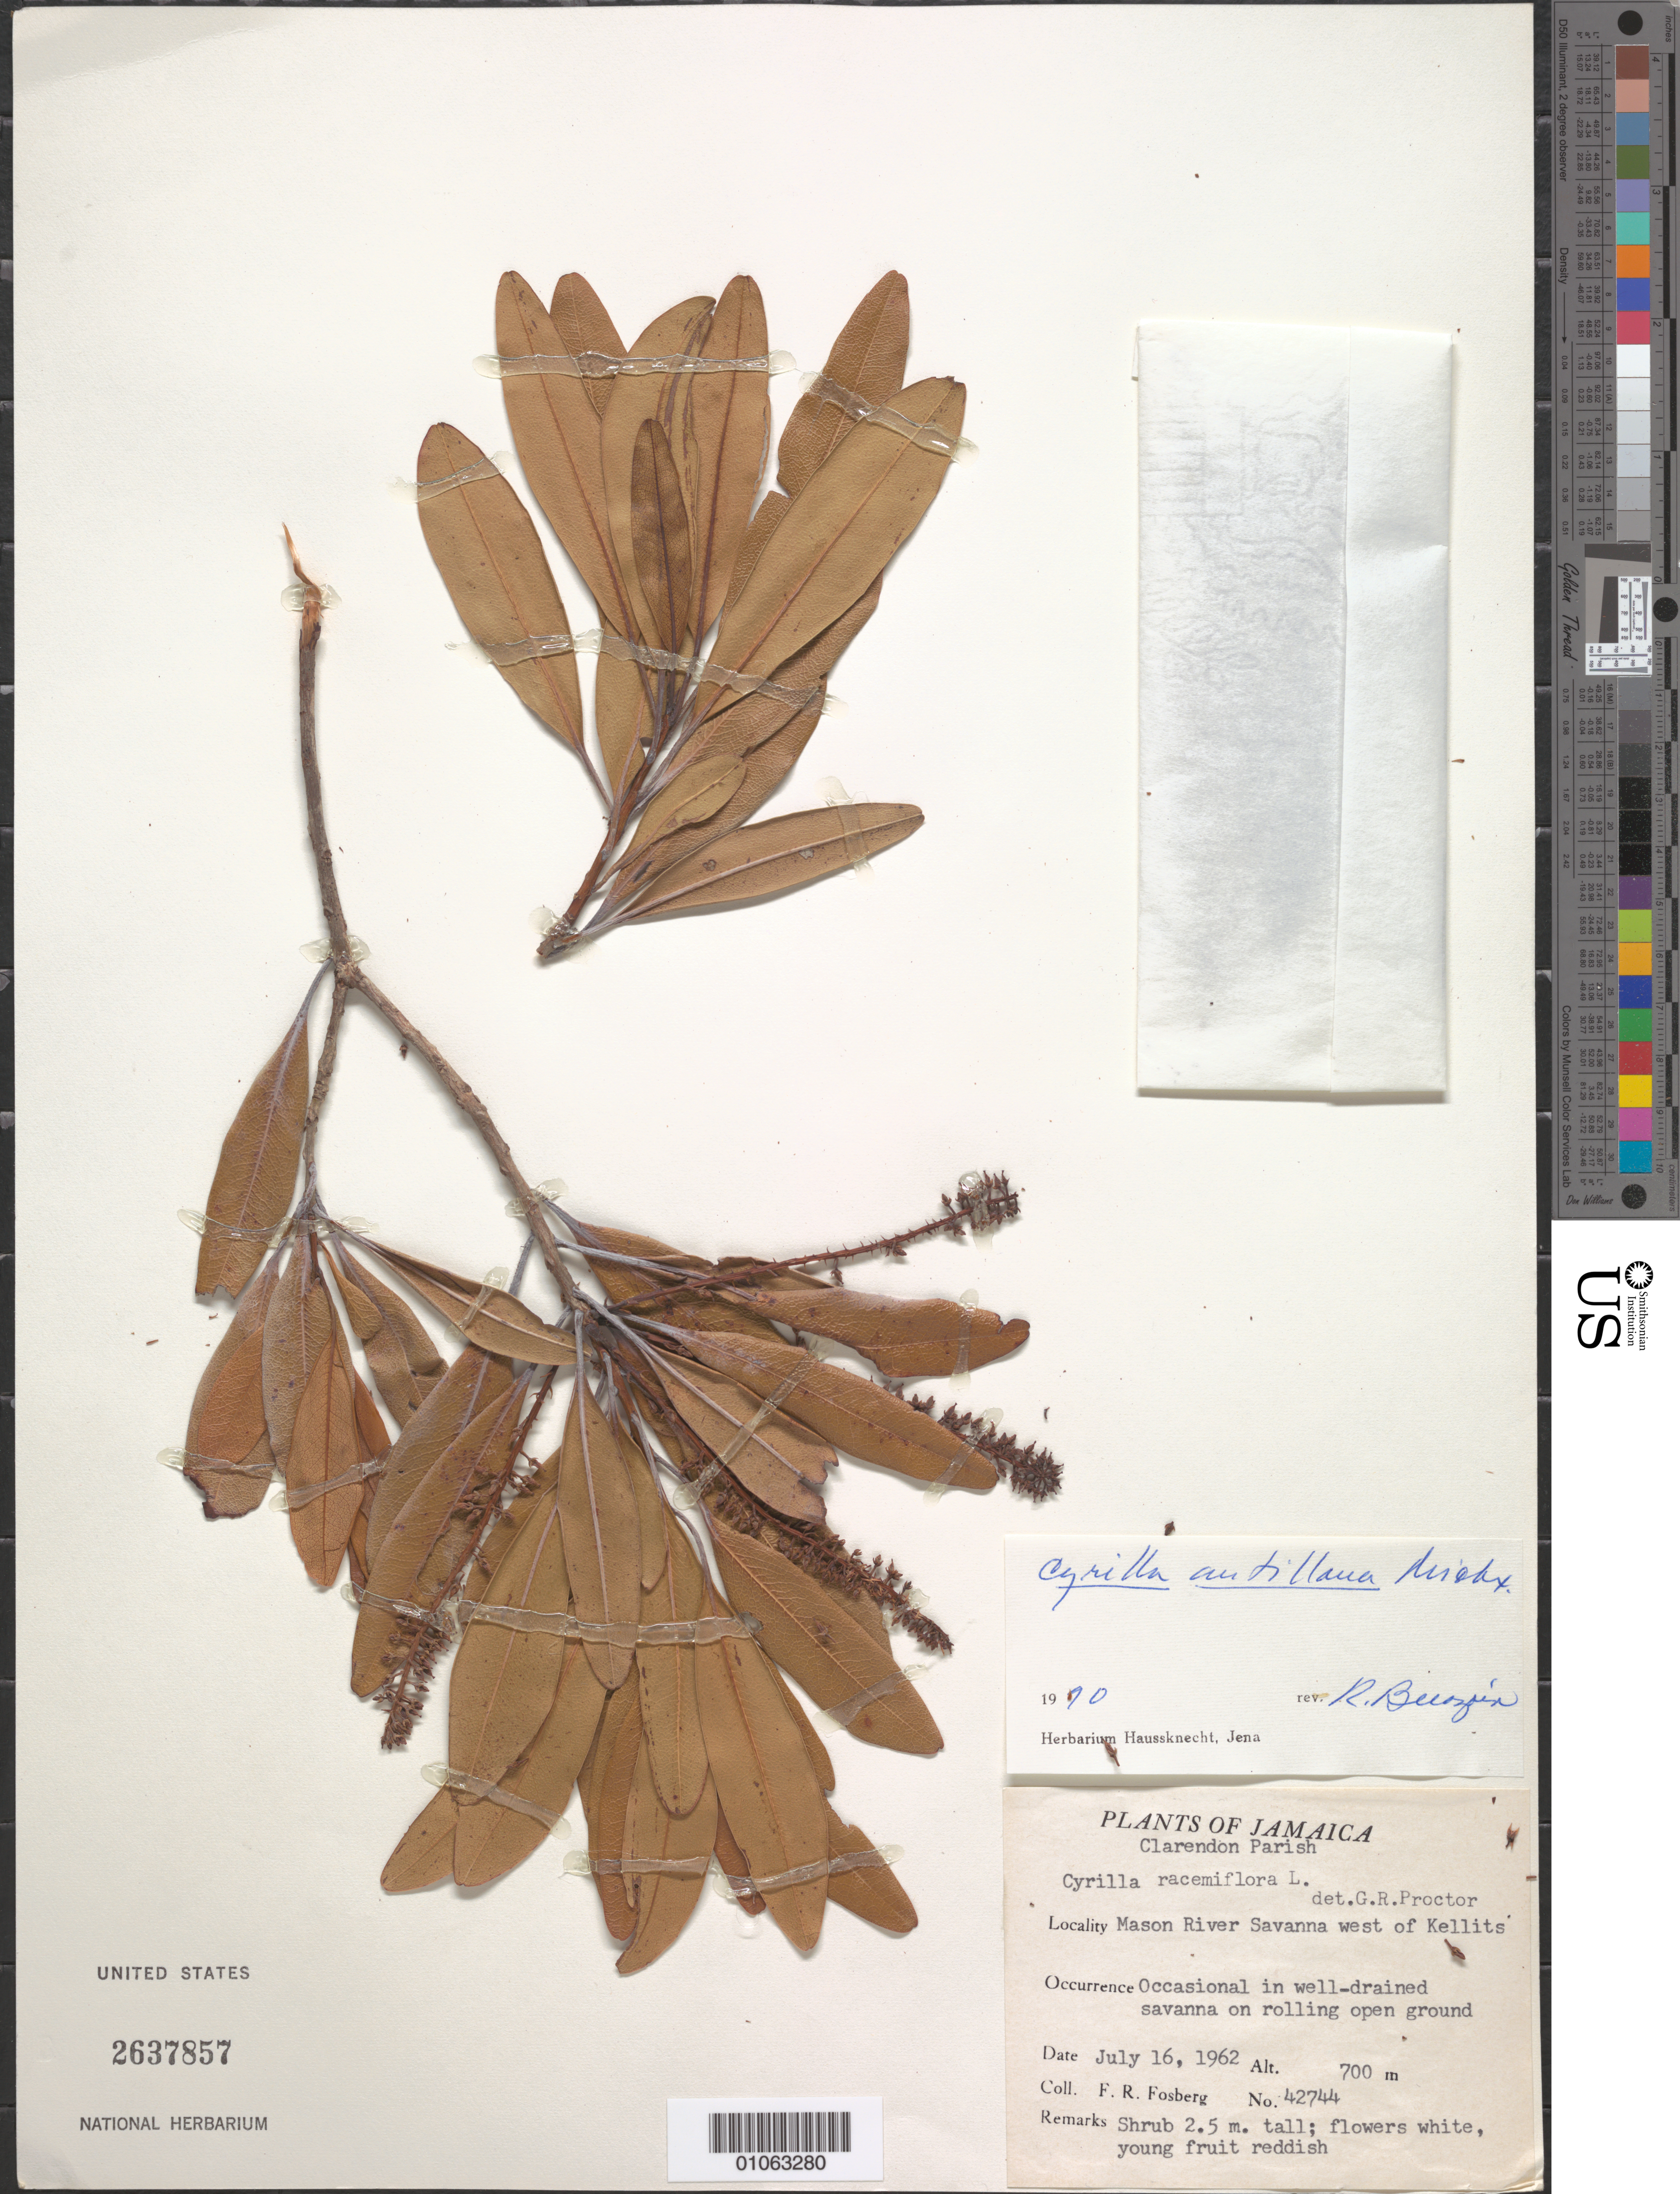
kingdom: Plantae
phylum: Tracheophyta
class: Magnoliopsida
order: Ericales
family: Cyrillaceae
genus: Cyrilla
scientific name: Cyrilla antillana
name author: Michx.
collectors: F. R. Fosberg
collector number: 42744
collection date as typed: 16 Jul 1962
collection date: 1962-07-16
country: Jamaica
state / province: Clarendon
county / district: Mason River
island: Jamaica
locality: Svanna west of Kellite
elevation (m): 700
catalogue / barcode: US 2637857